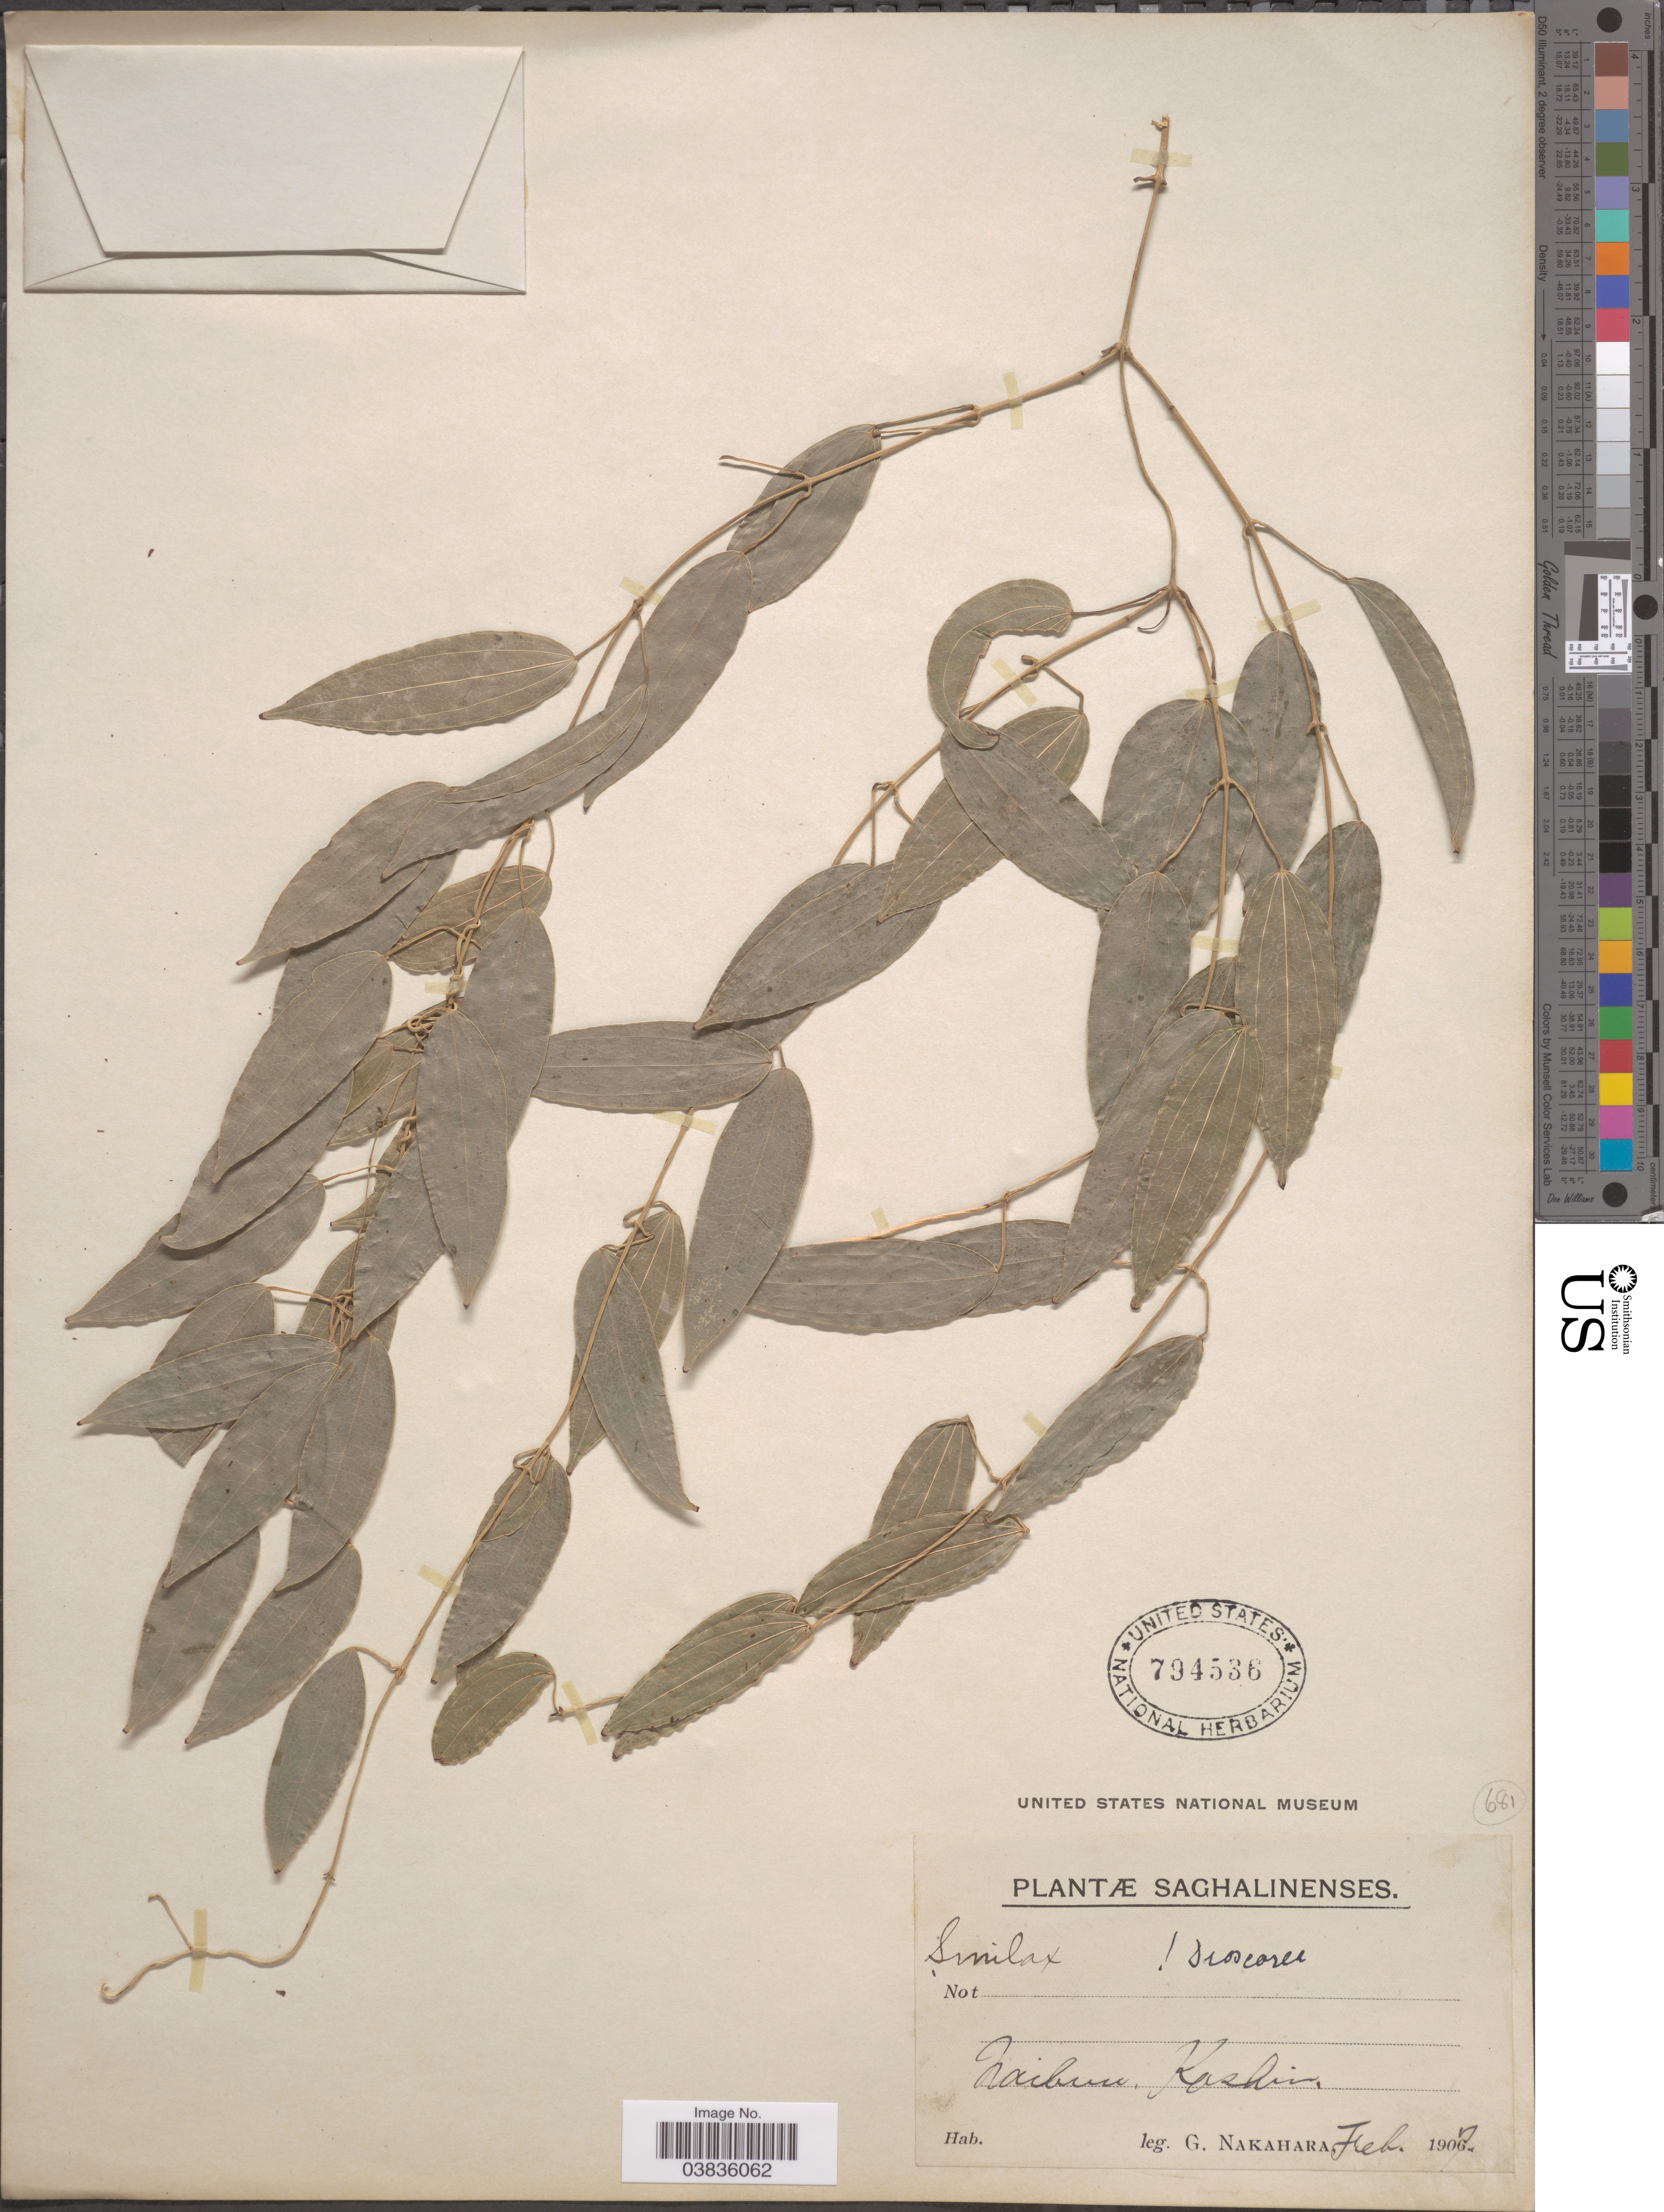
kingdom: Plantae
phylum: Tracheophyta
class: Liliopsida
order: Dioscoreales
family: Dioscoreaceae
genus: Dioscorea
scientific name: Dioscorea sp.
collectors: G. Nakahara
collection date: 1907-02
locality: Zaibun, Kashin. [interpreted]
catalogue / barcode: US 794536